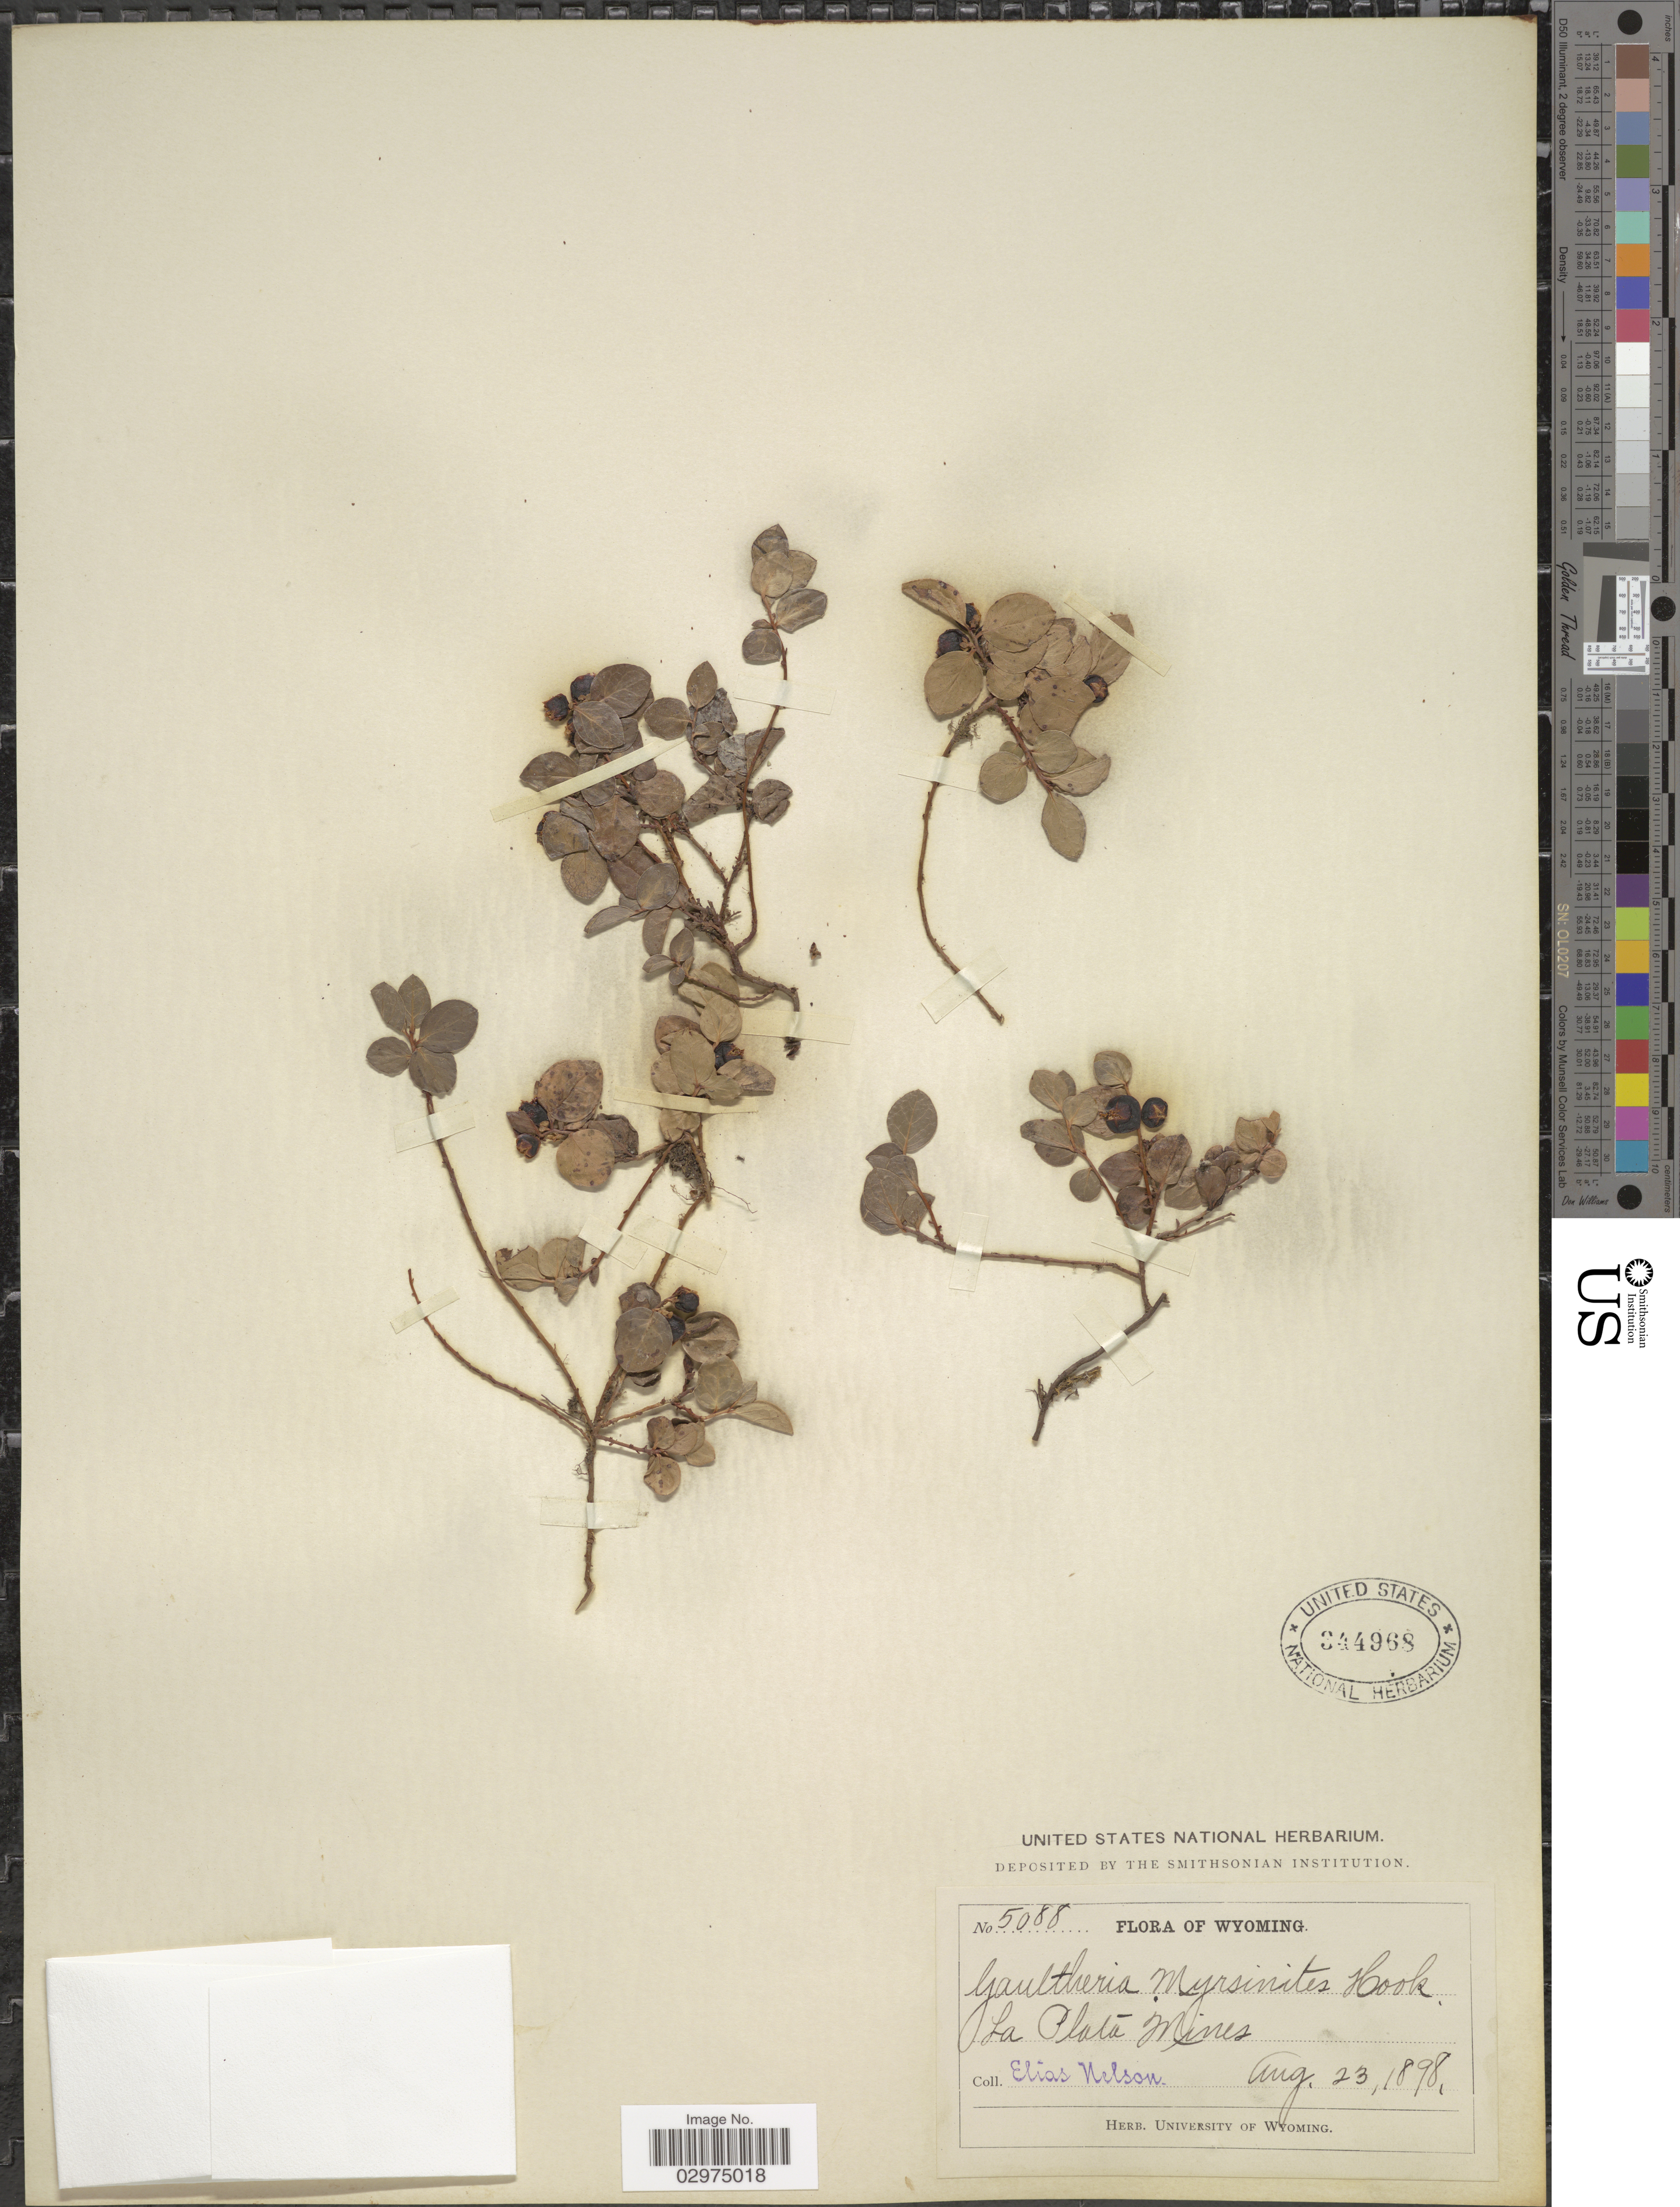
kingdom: Plantae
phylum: Tracheophyta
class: Magnoliopsida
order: Ericales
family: Ericaceae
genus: Gaultheria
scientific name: Gaultheria humifusa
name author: (Graham) Rydb.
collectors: E. Nelson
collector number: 5088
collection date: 1898-08-23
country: United States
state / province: Wyoming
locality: La Plata Mines.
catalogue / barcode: US 344968